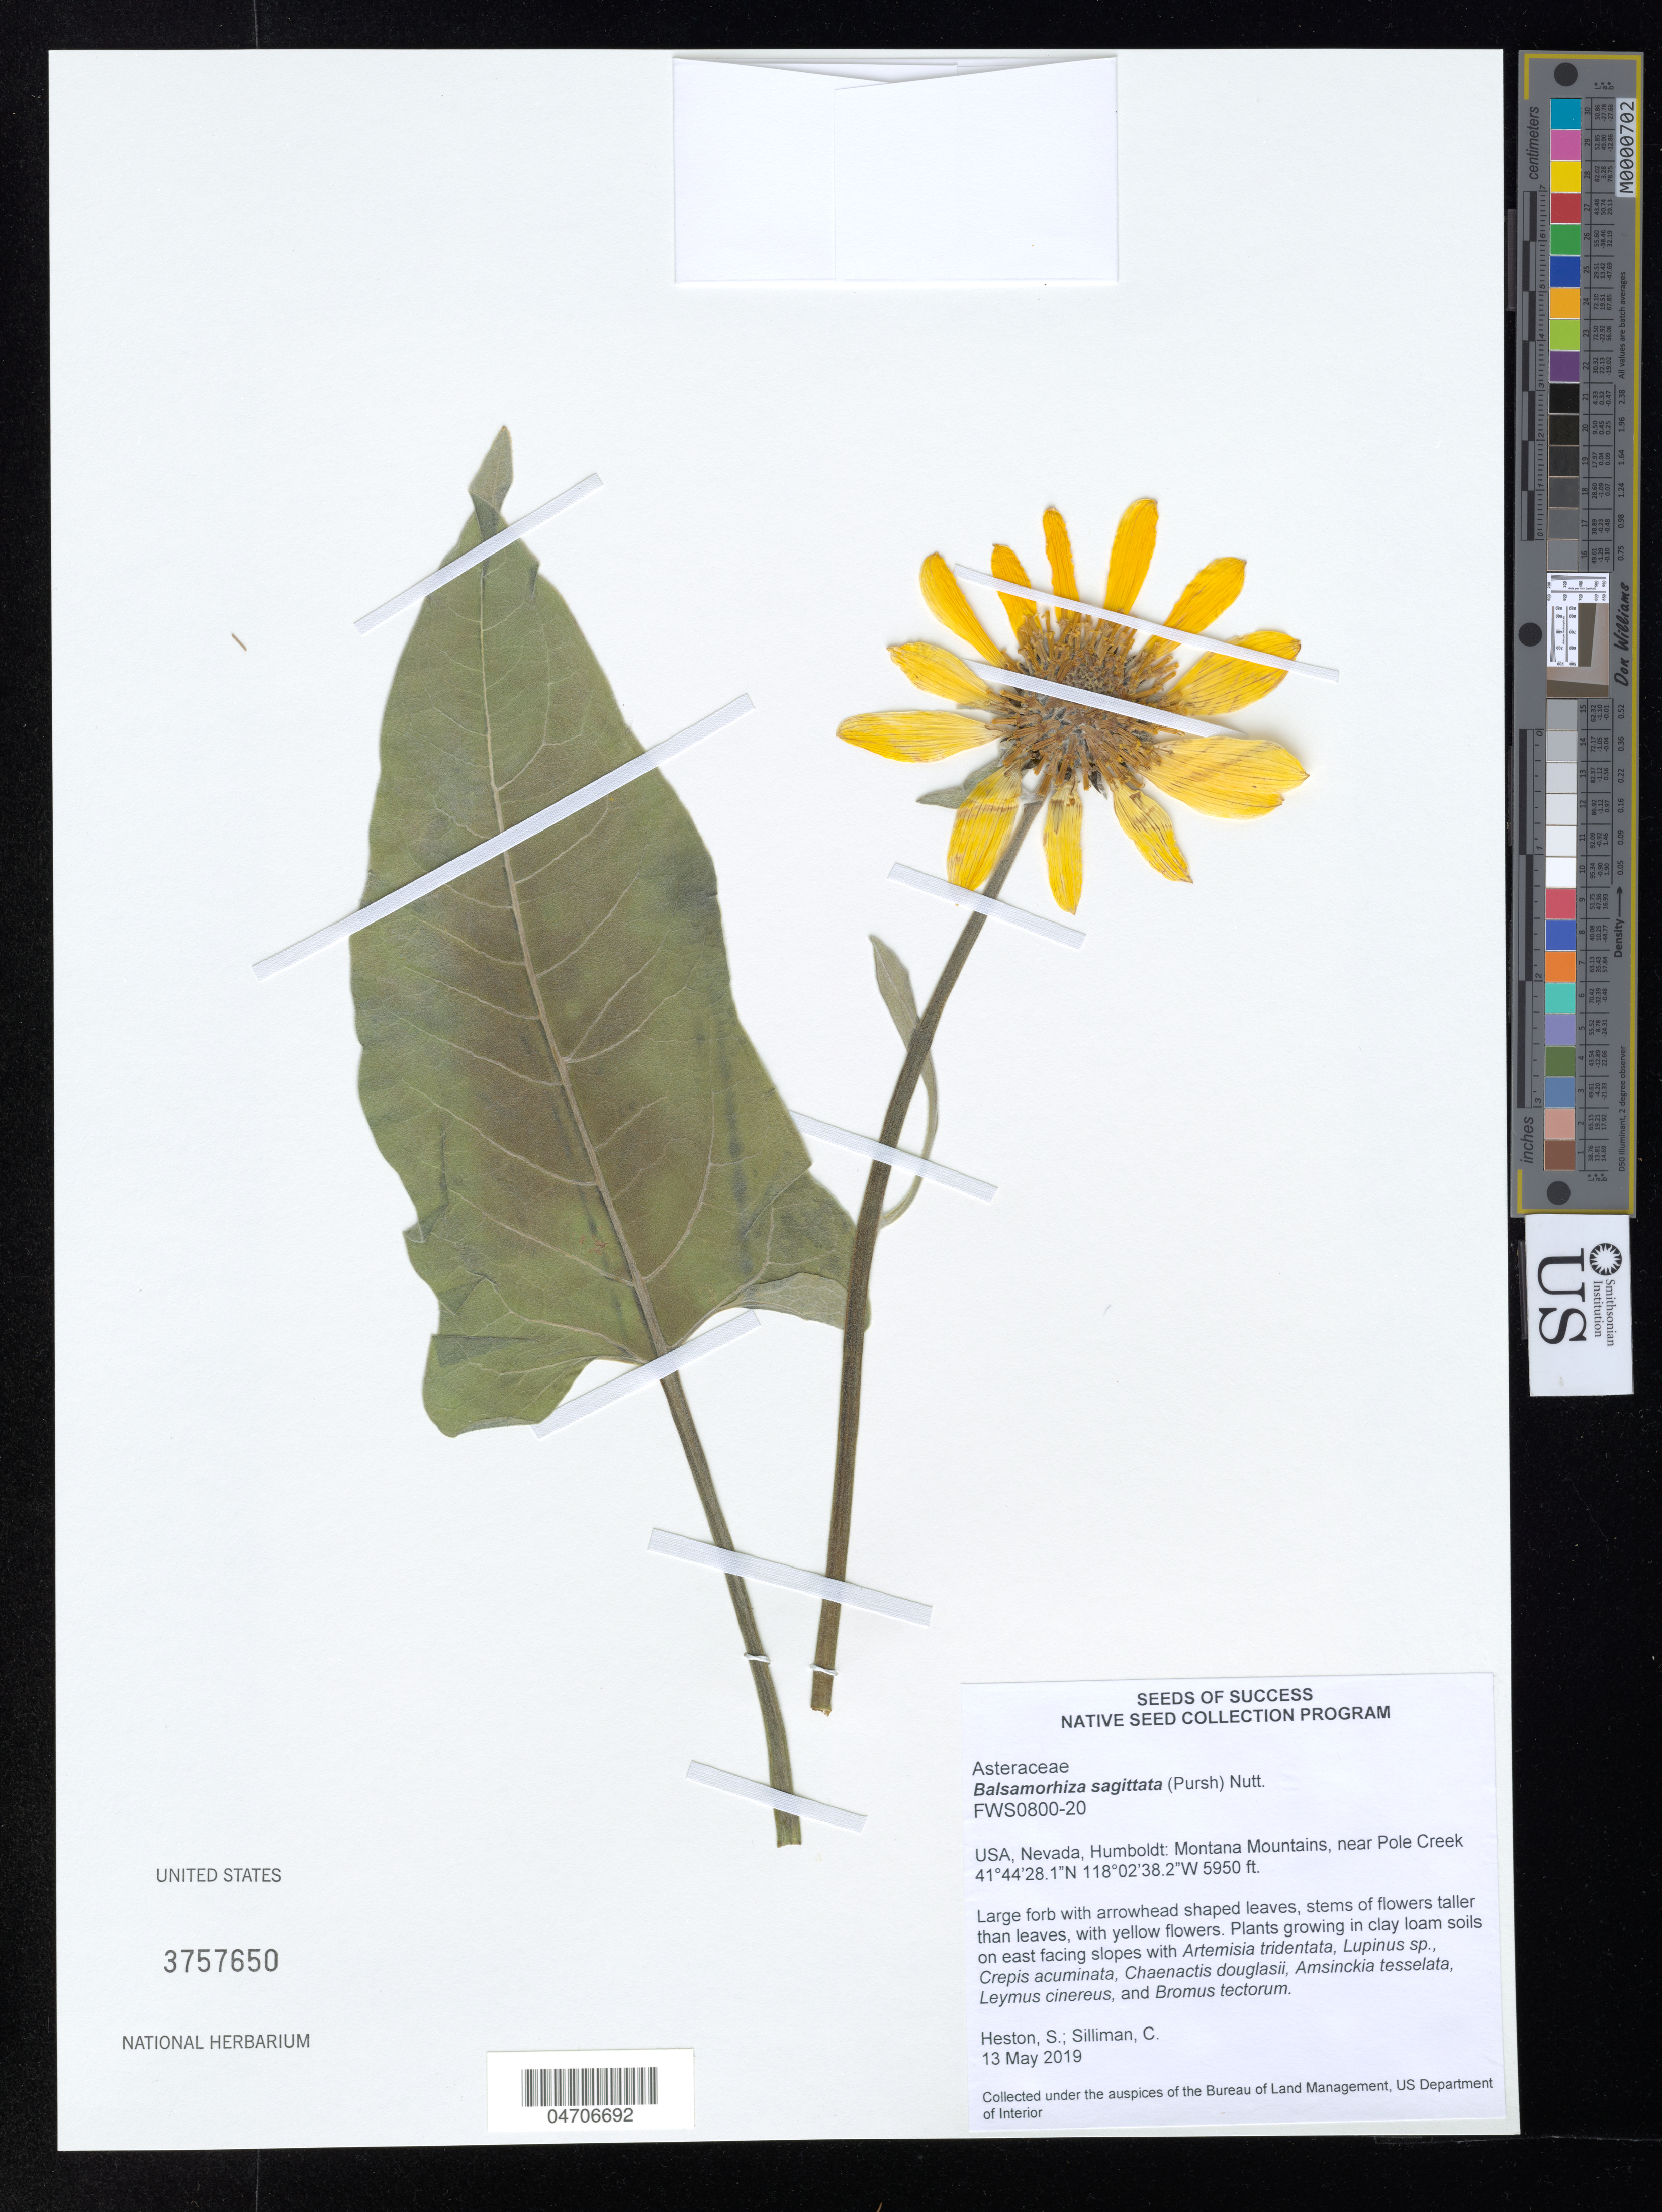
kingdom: Plantae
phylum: Tracheophyta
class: Magnoliopsida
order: Asterales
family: Asteraceae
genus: Balsamorhiza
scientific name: Balsamorhiza sagittata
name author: (Pursh) Nutt.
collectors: S. Heston & C. Silliman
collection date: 2019-05-13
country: United States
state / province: Nevada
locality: Humboldt: Montana Mountains, near Pole Creek.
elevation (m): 1814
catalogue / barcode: US 3757650